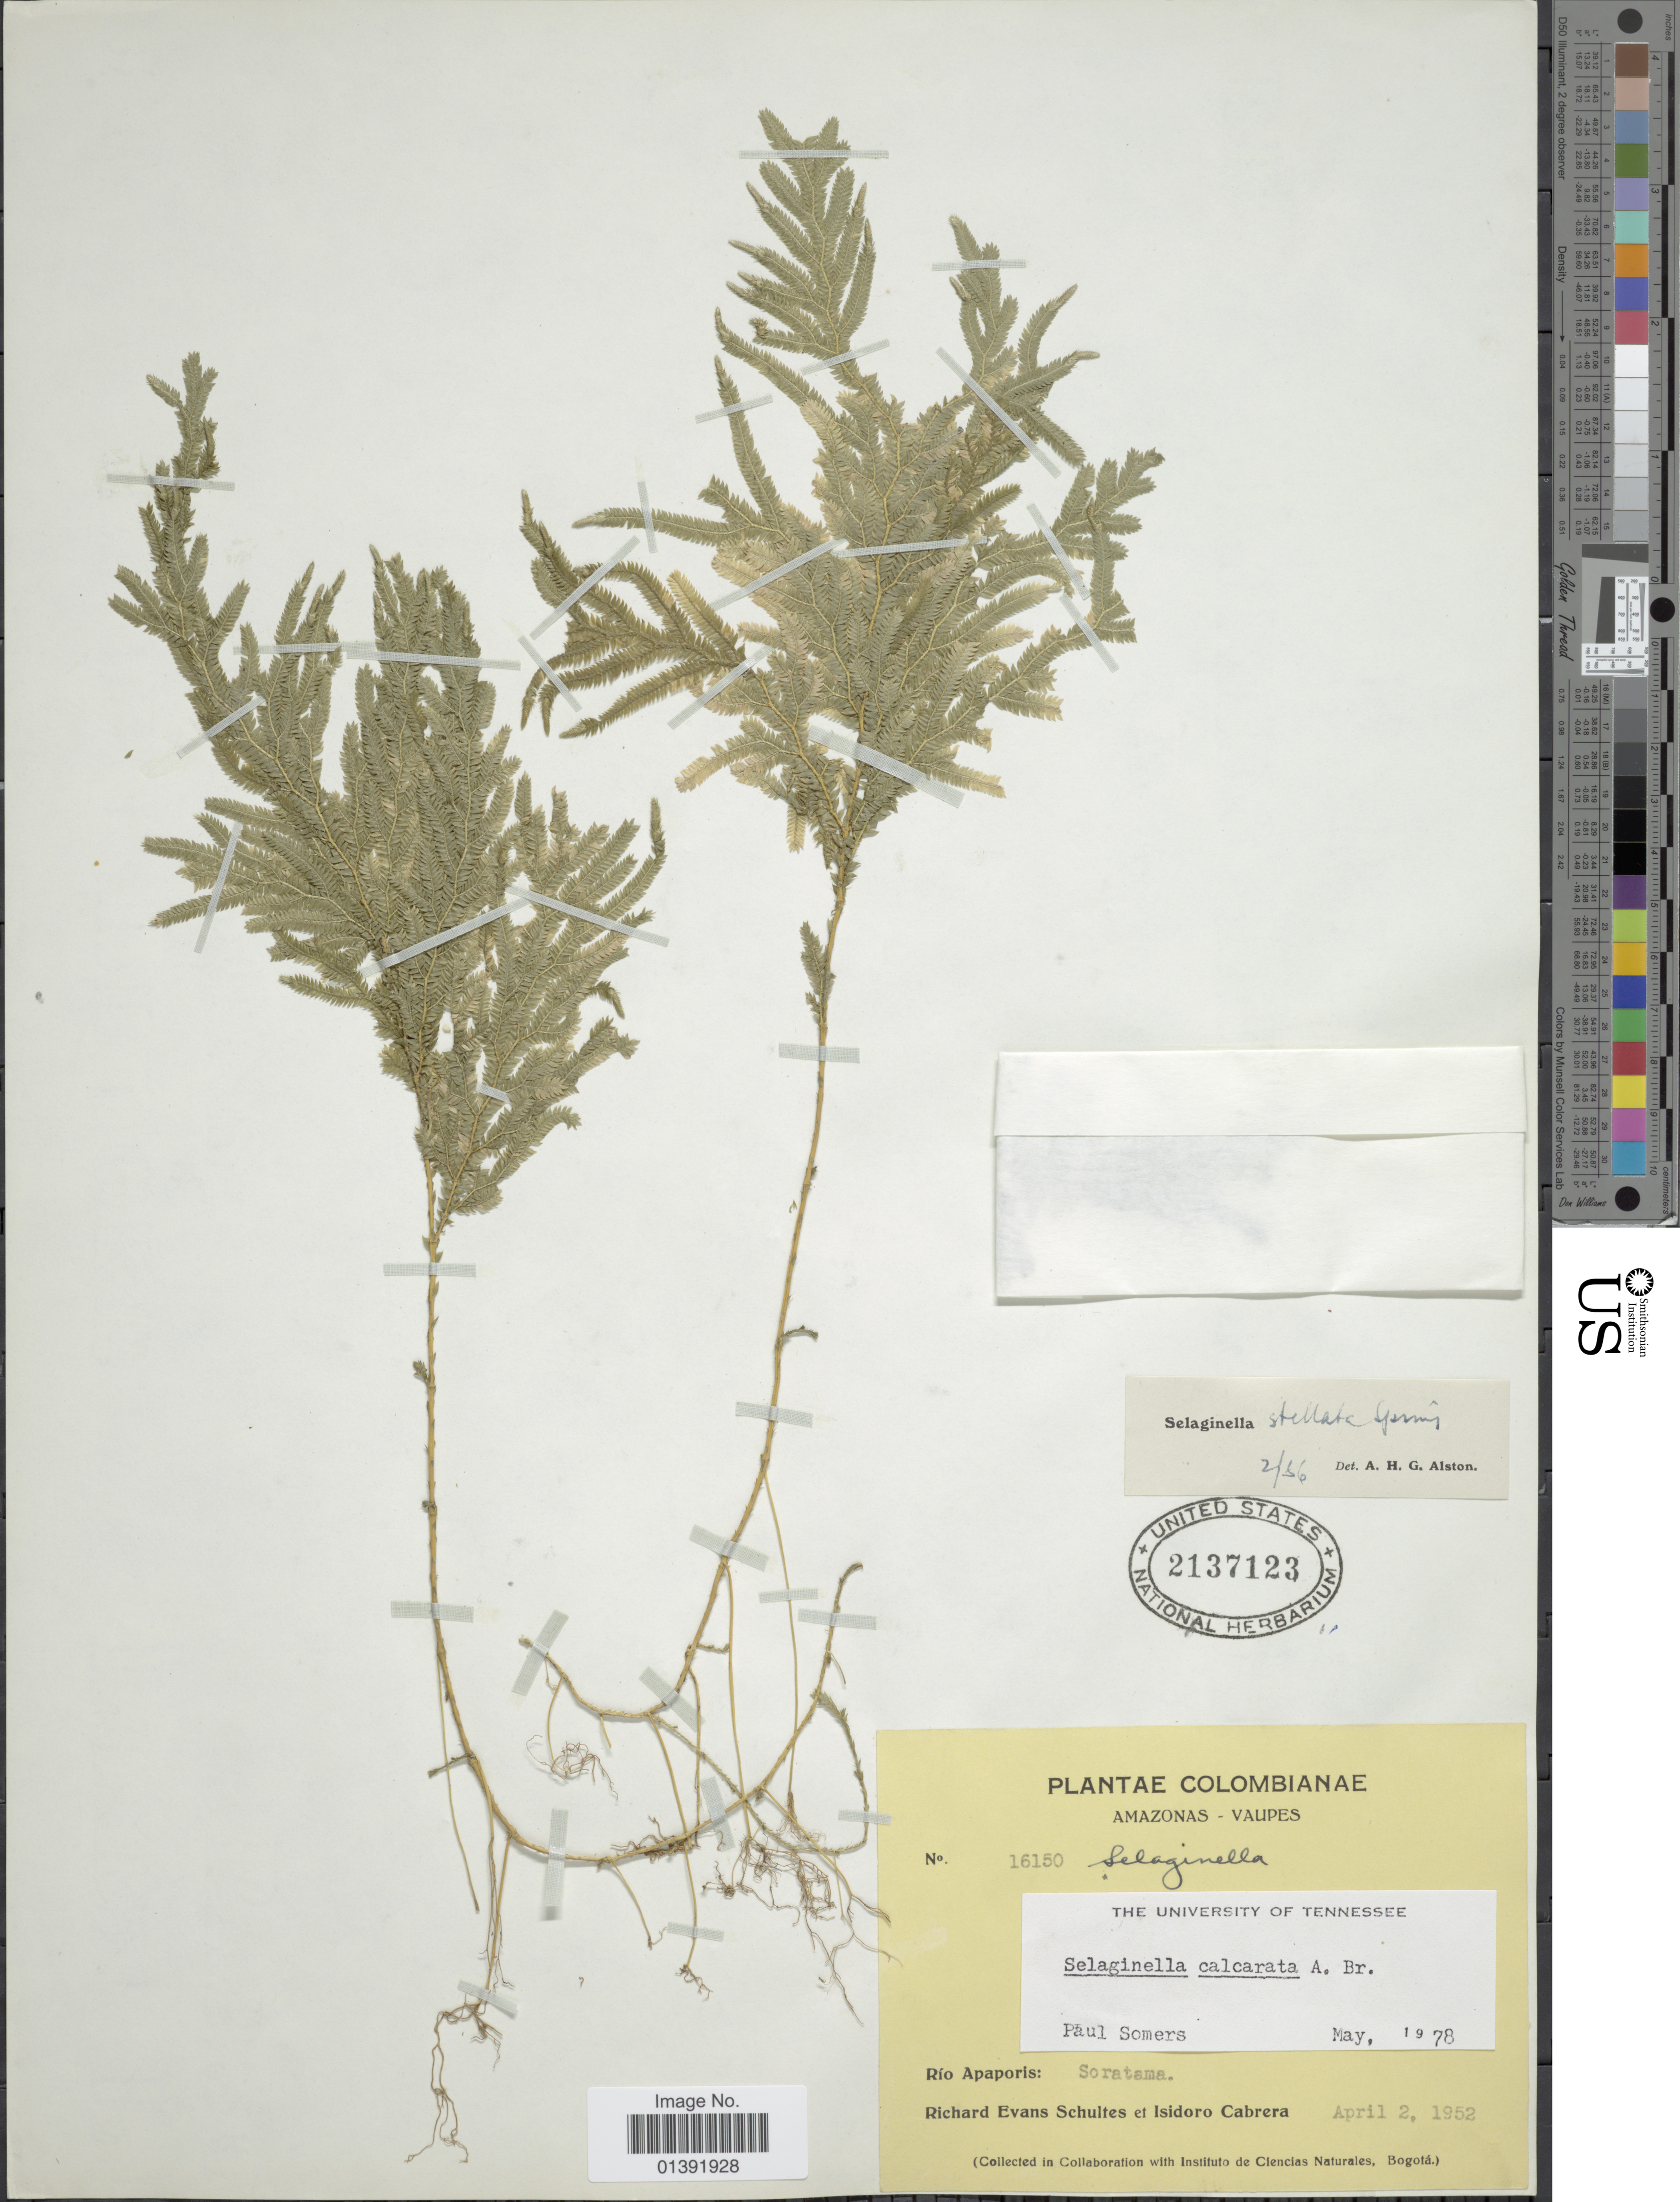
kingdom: Plantae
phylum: Tracheophyta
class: Lycopodiopsida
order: Selaginellales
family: Selaginellaceae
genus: Selaginella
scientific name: Selaginella stellata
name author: Spring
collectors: R. E. Schultes & I. Cabrera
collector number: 16150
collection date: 1952-04-02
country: Colombia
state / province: Amazonas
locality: Vaupes, Rio Apaporis: Soratama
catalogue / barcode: US 2137123